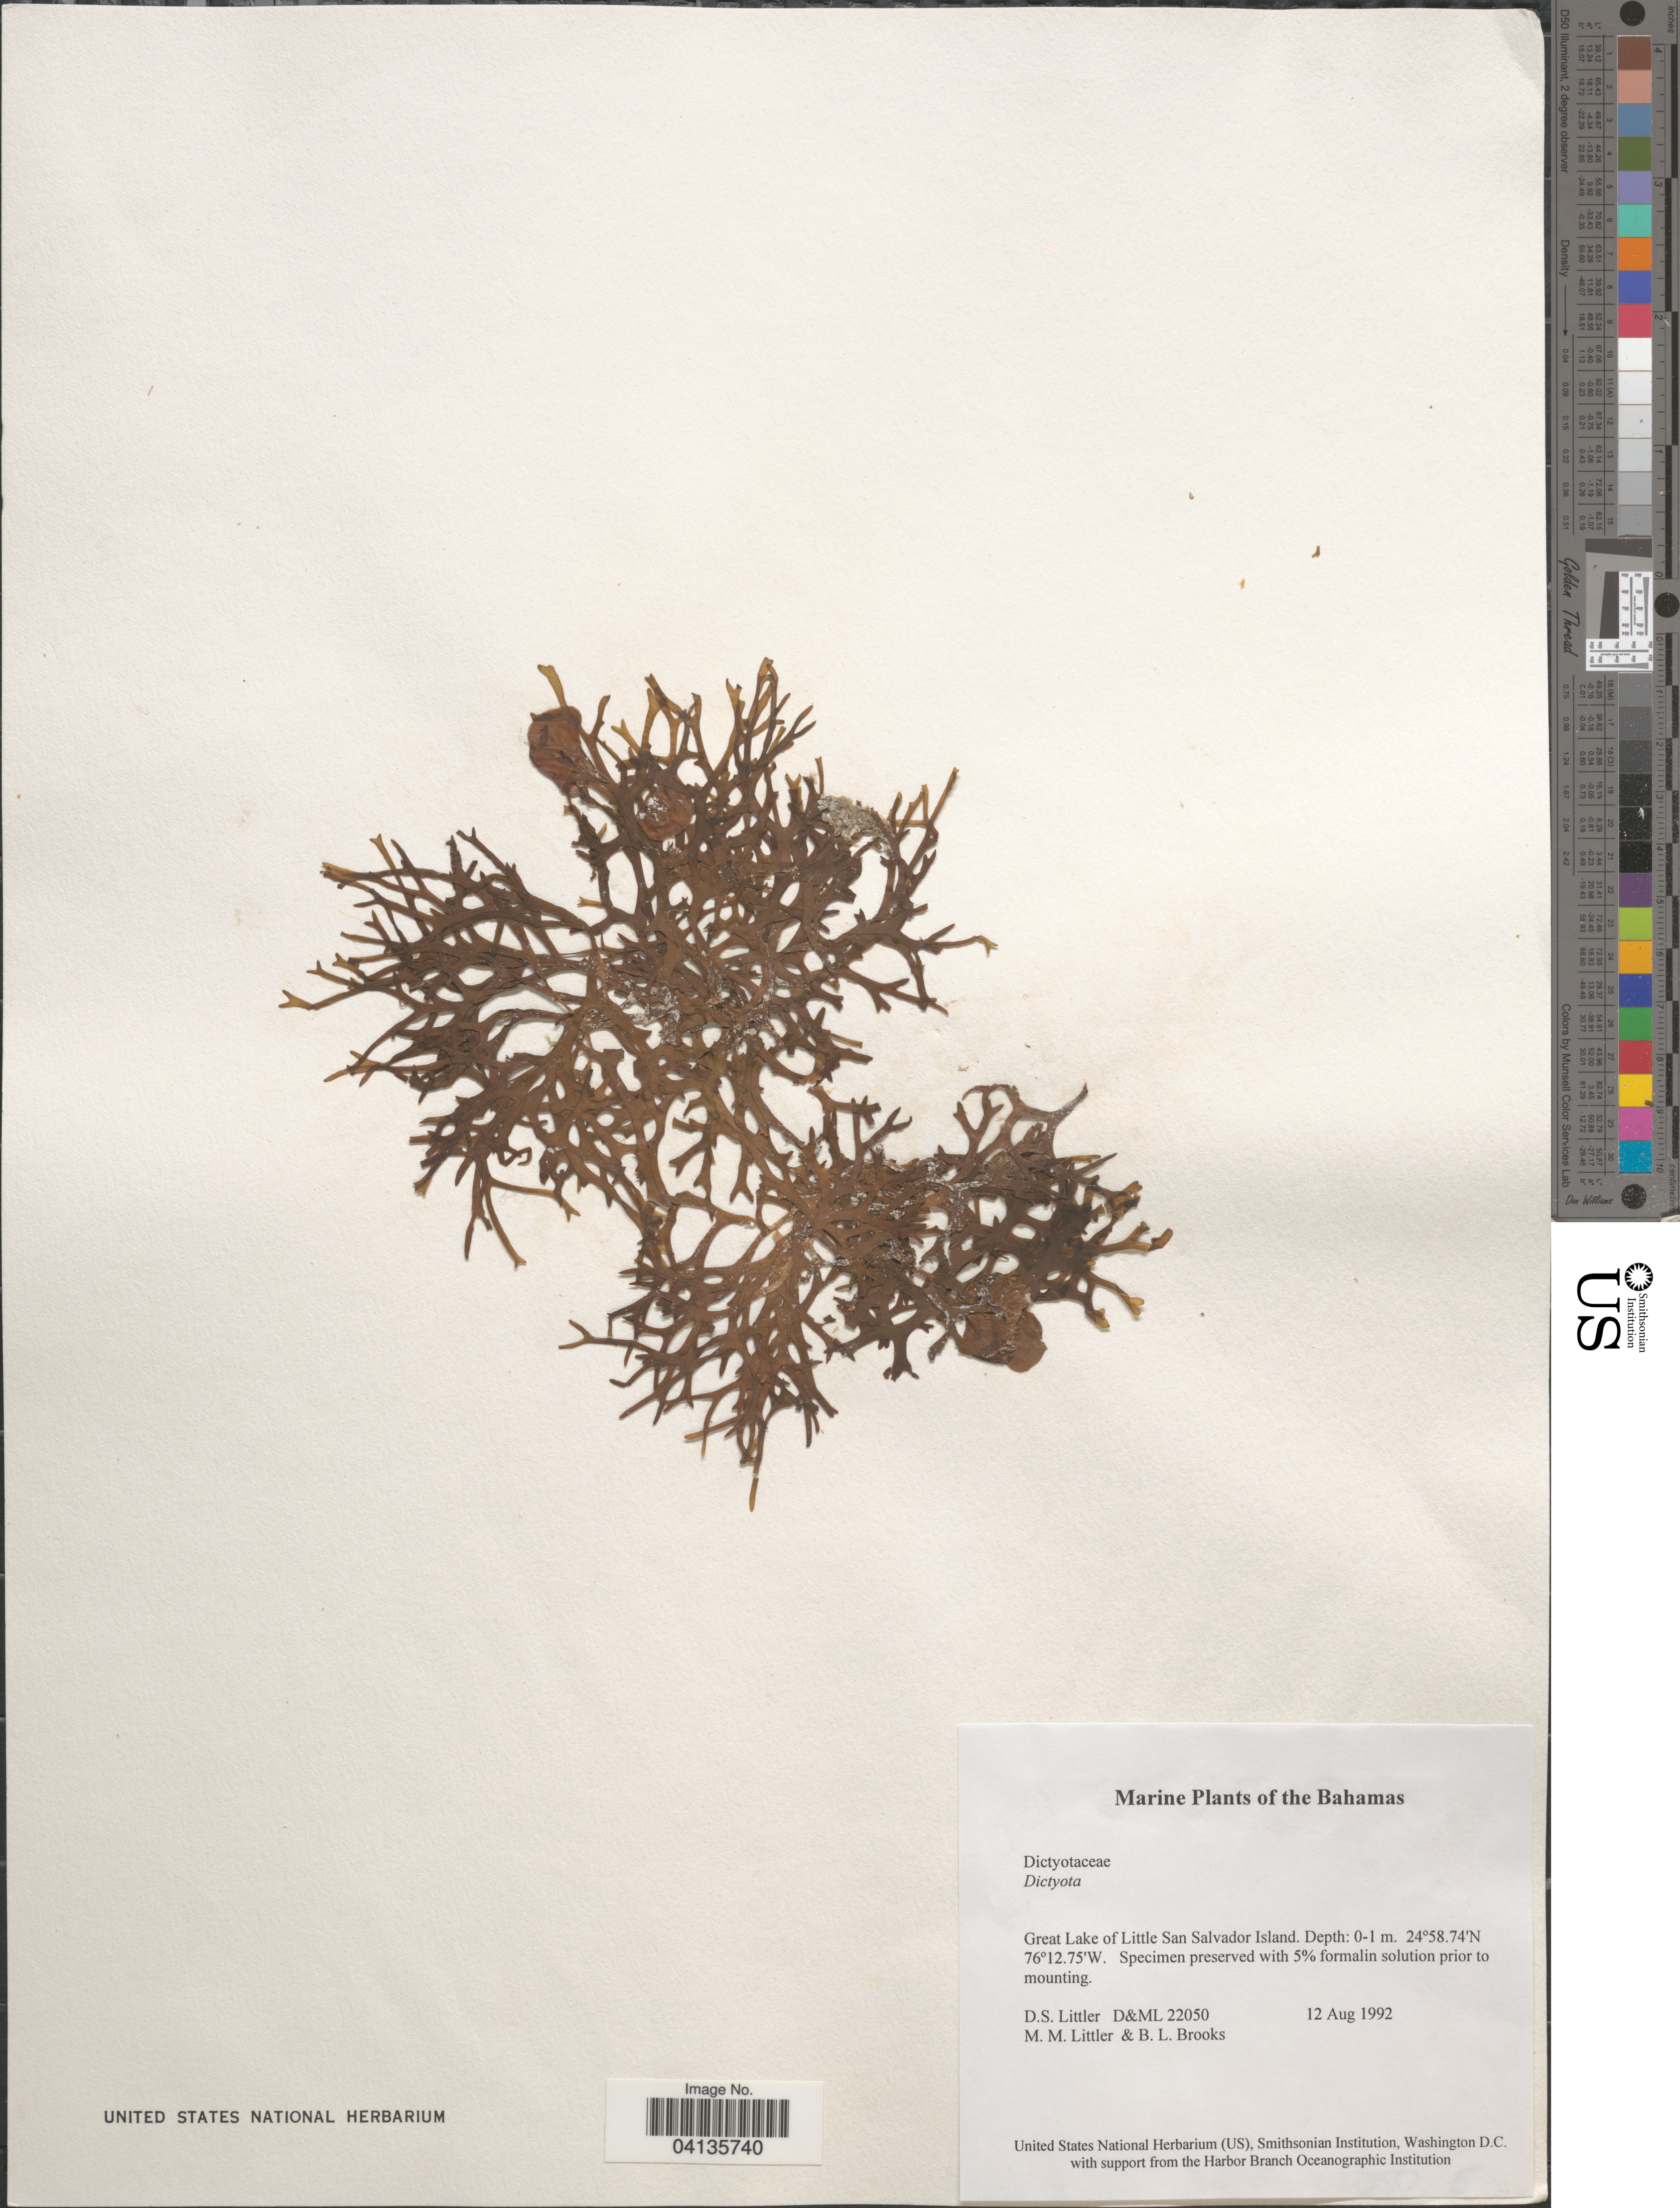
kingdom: Chromista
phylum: Ochrophyta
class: Phaeophyceae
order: Dictyotales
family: Dictyotaceae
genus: Dictyota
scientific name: Dictyota sp.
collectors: D. S. Littler & B. Brooks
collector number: D&ML22050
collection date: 1992-08-12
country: Bahamas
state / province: San Salvador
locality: Great Lake of Little San Salvador Island.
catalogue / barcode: US 238567